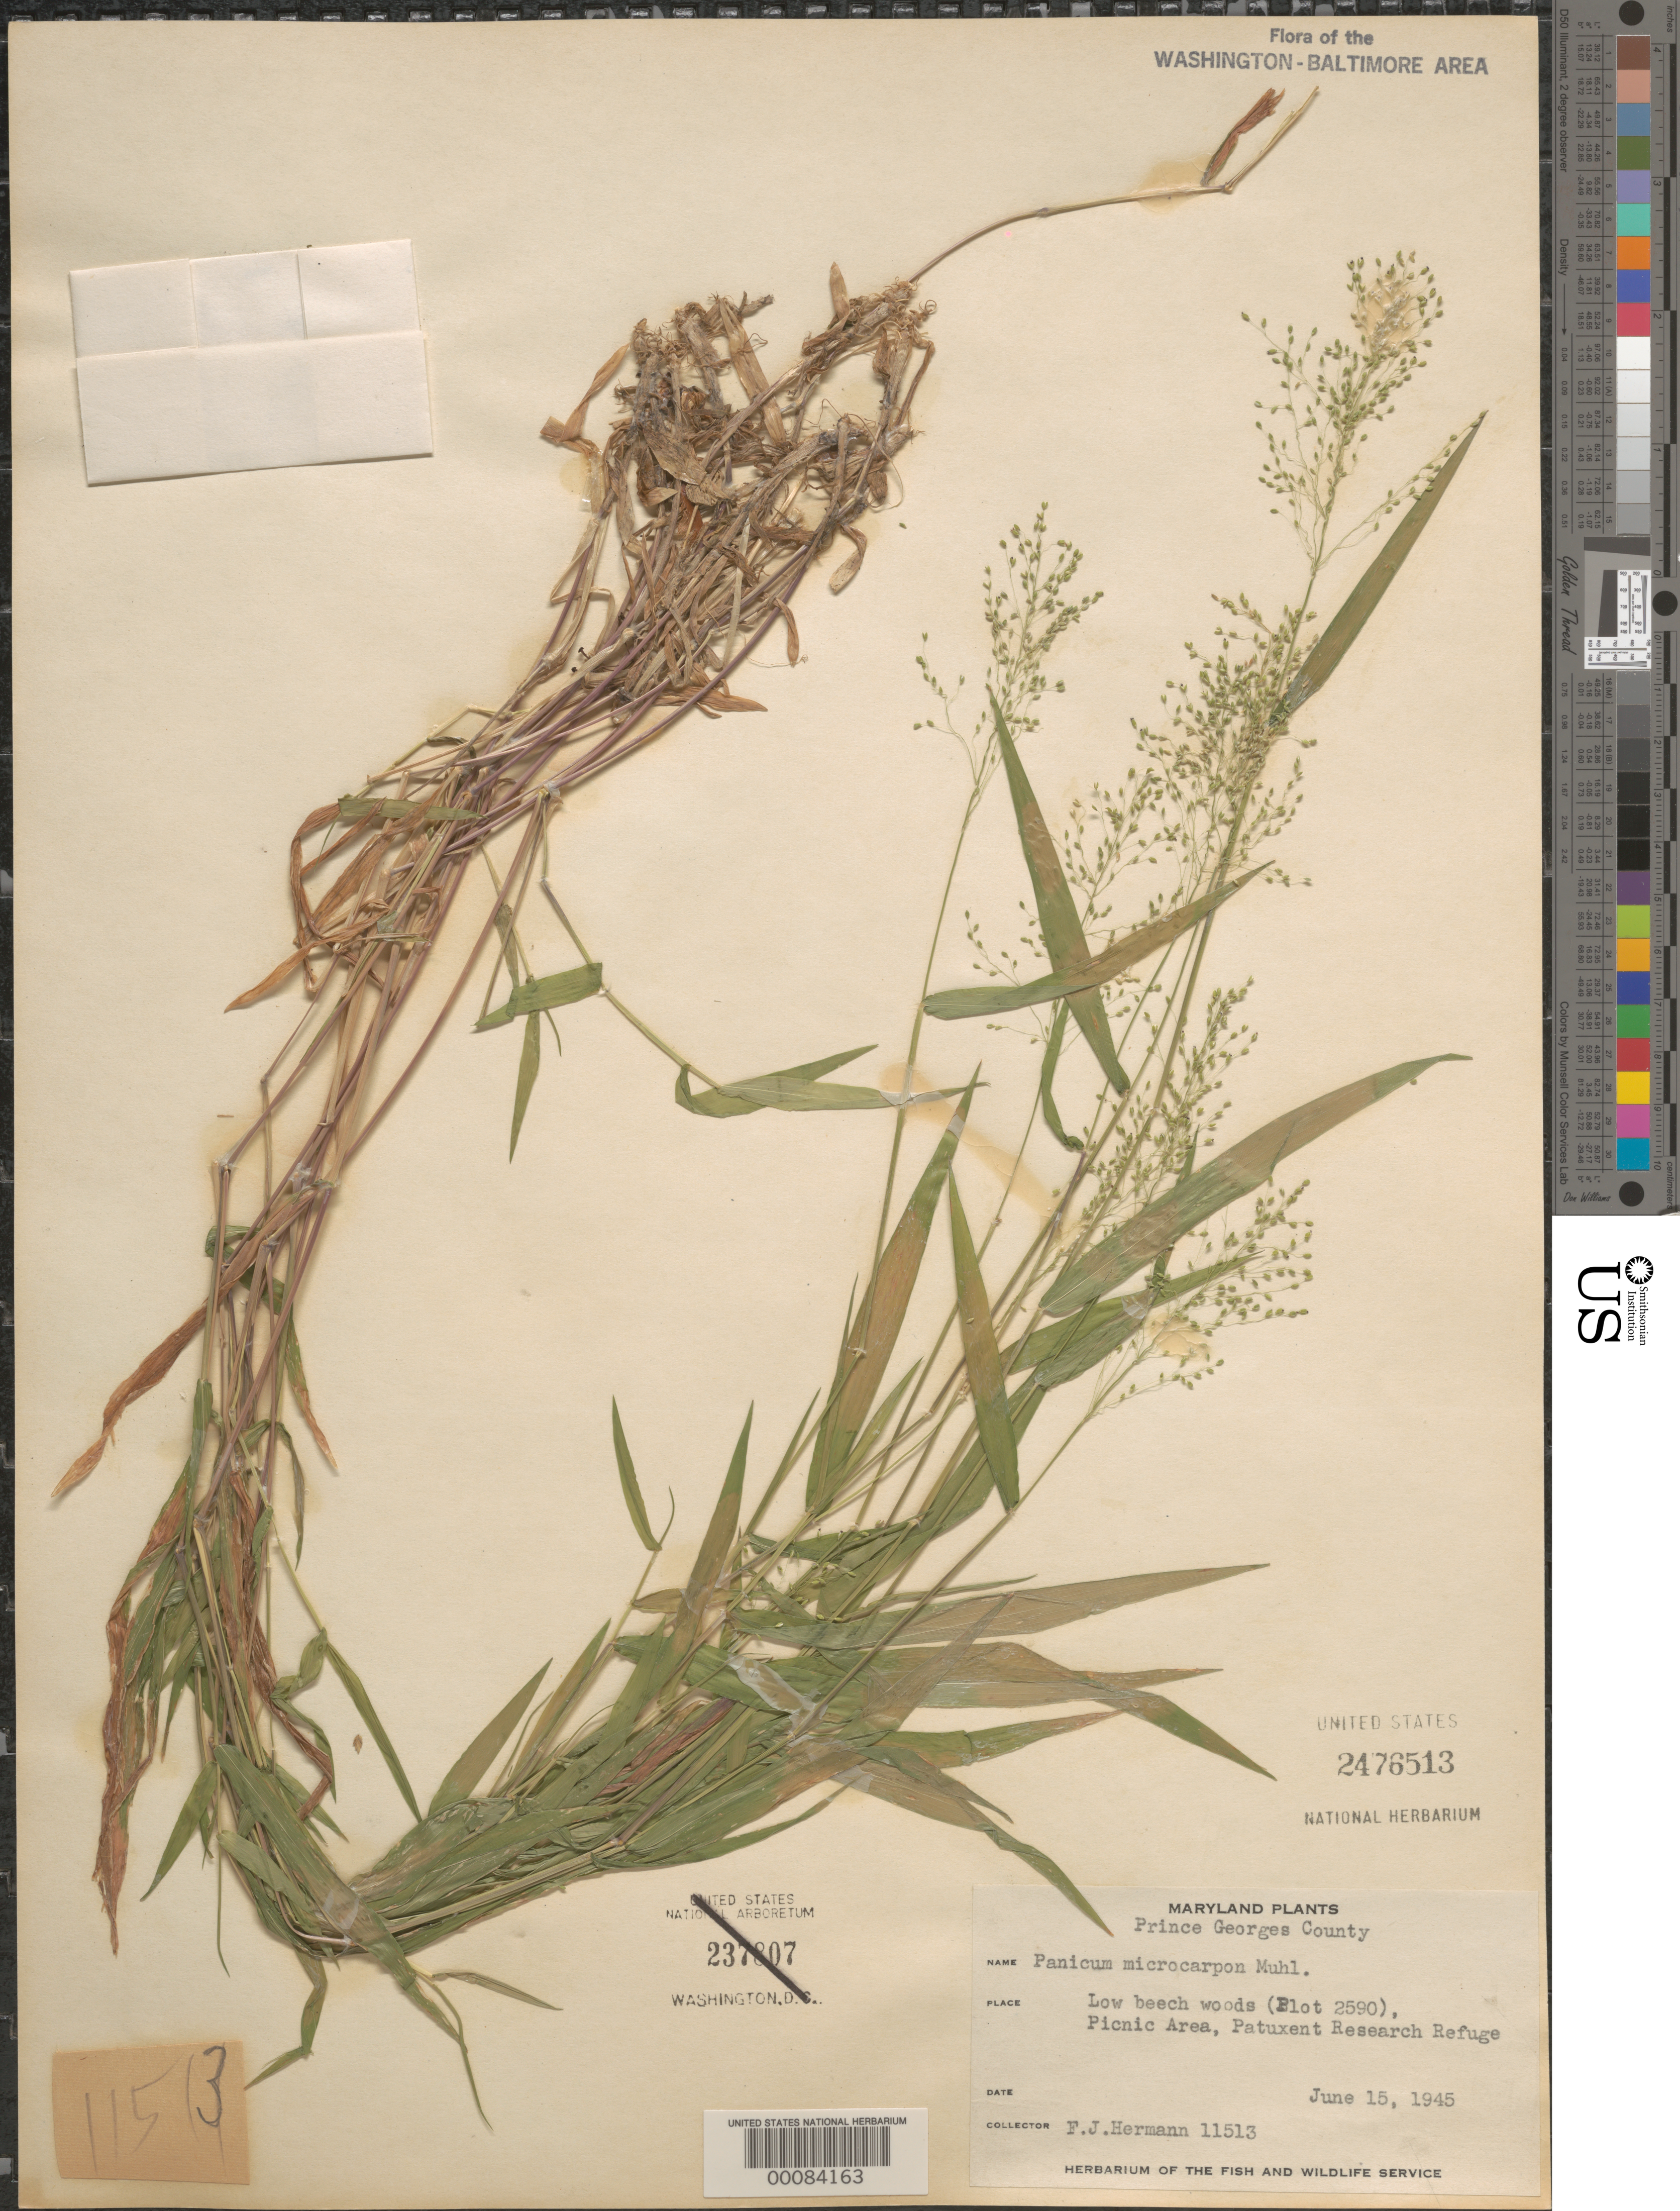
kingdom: Plantae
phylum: Tracheophyta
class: Liliopsida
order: Poales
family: Poaceae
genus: Dichanthelium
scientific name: Dichanthelium dichotomum var. dichotomum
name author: (L.) Gould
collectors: F. Herman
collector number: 11513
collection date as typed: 15 Jun 1945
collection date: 1945-06-15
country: United States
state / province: Maryland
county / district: Prince George's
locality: Patuxent Research Refuge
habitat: Low beach woods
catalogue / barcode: US 2476513